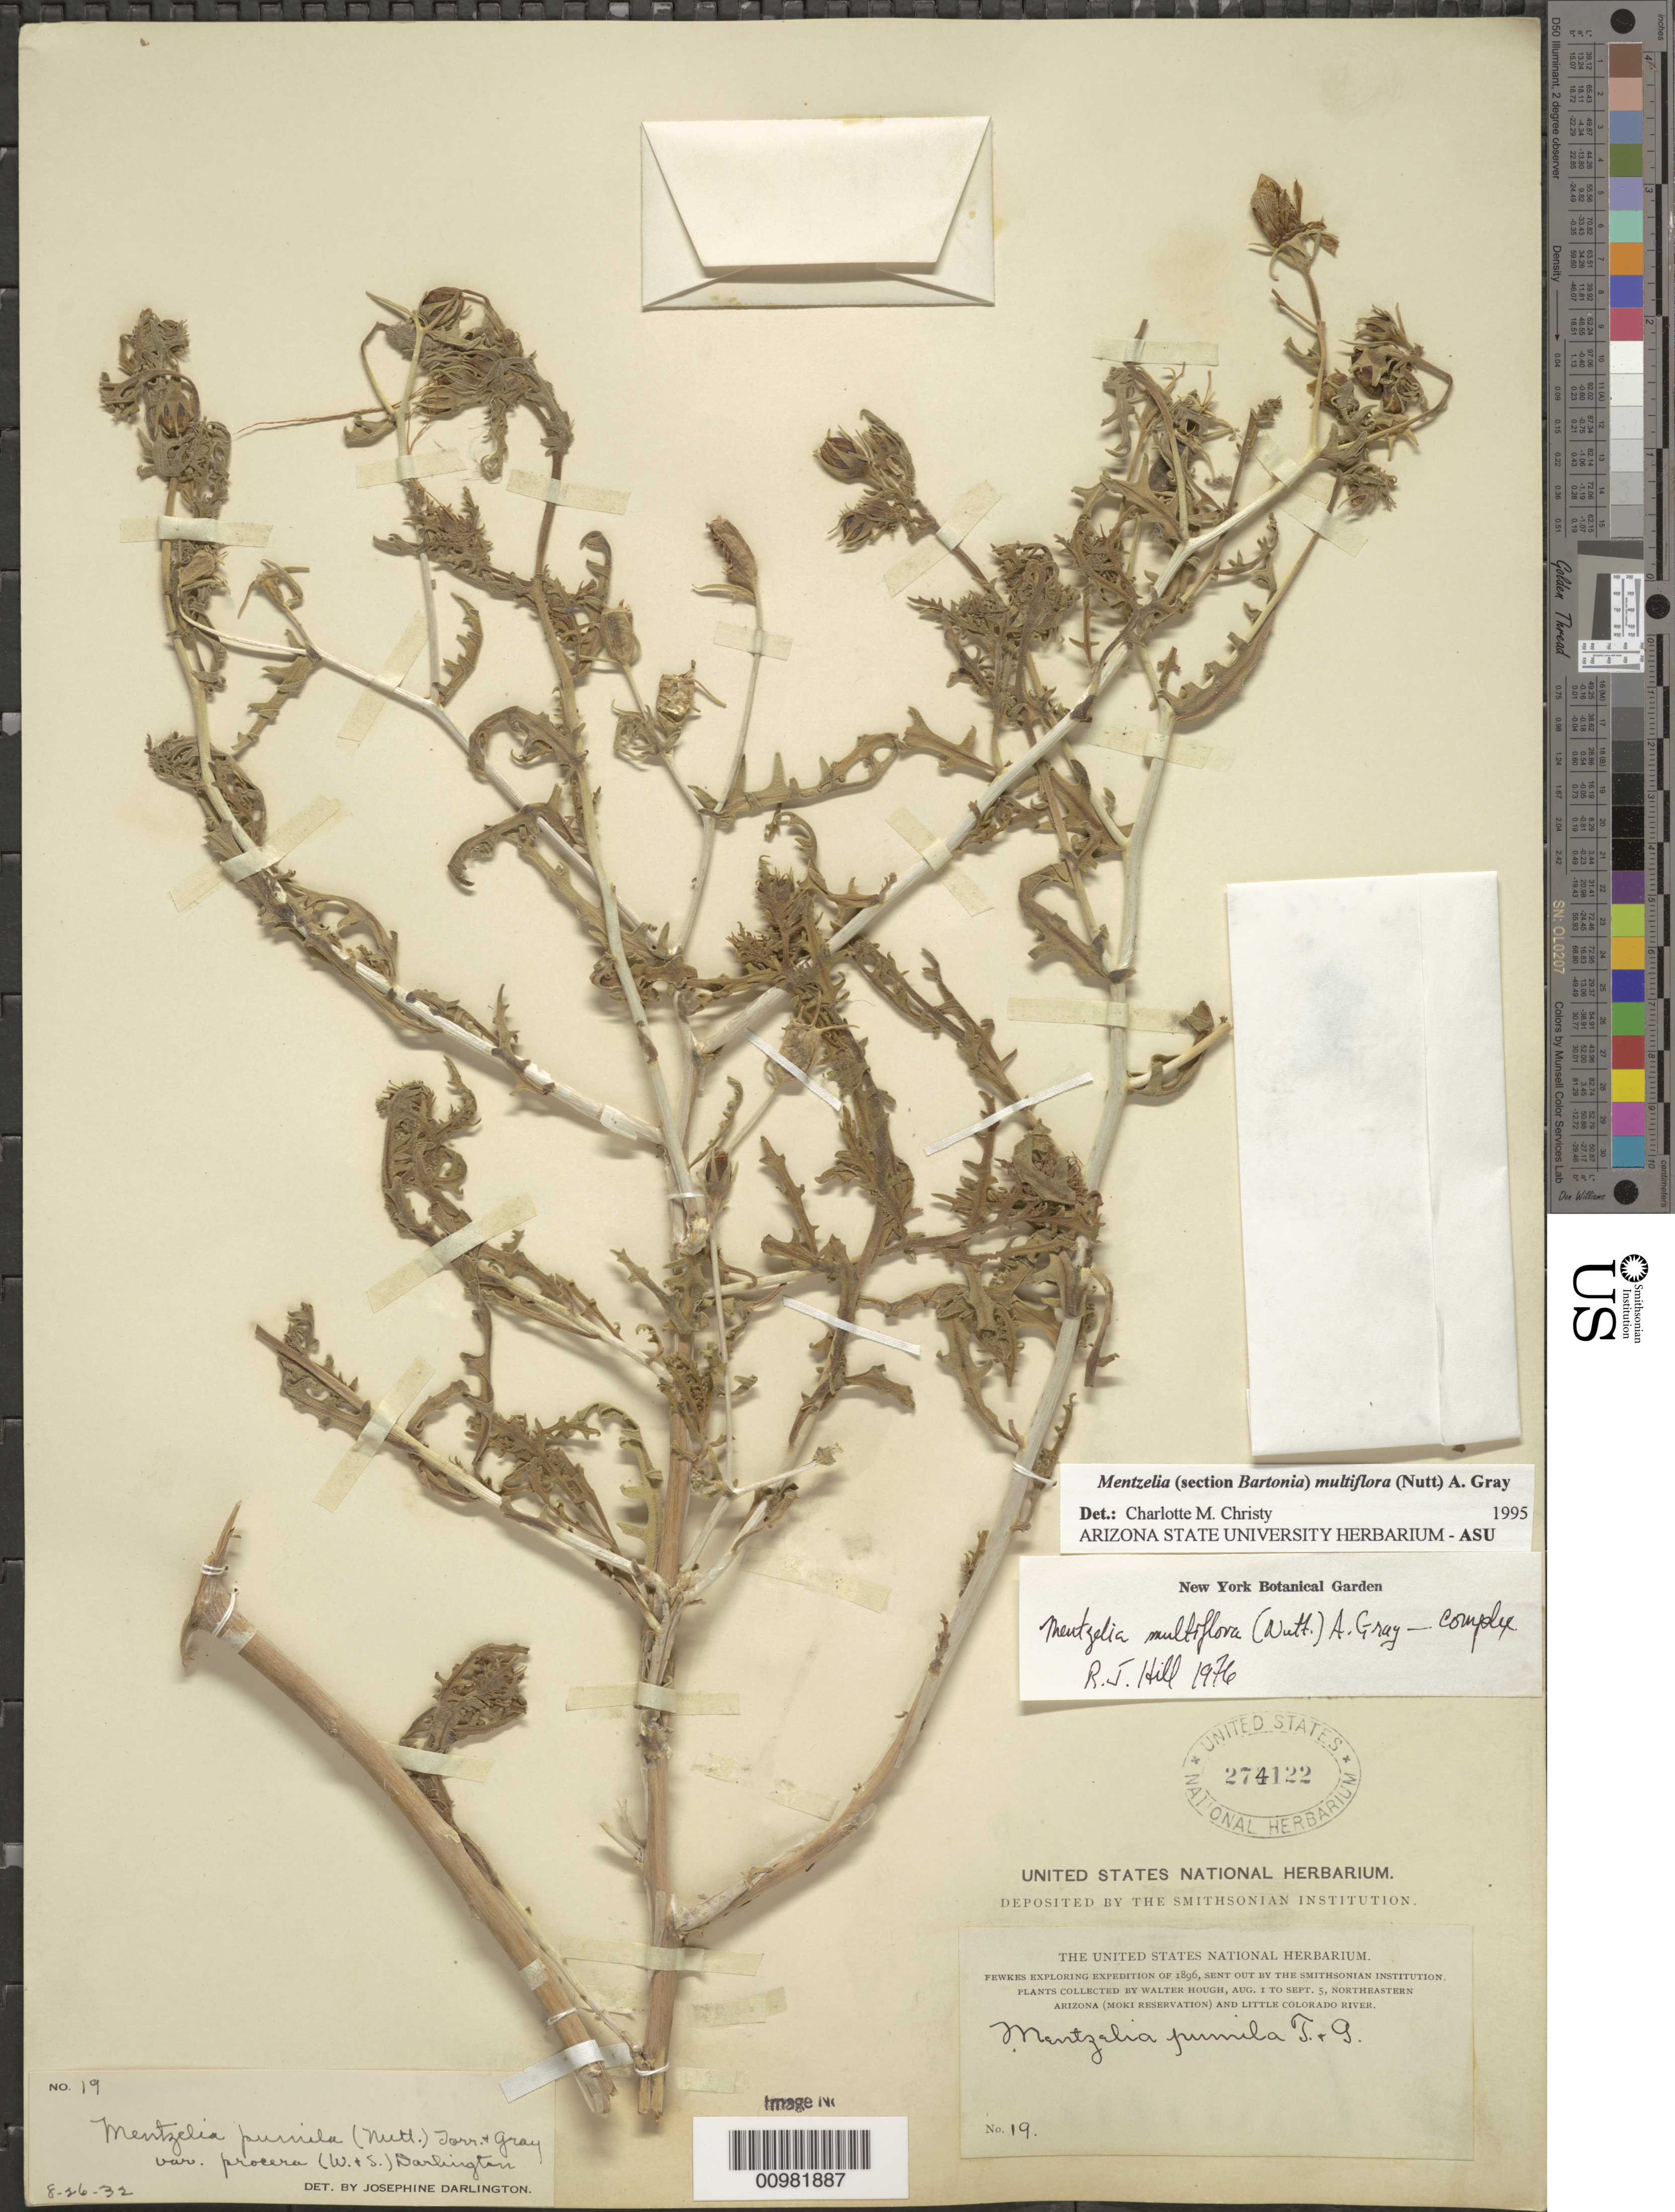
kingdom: Plantae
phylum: Tracheophyta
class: Magnoliopsida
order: Cornales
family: Loasaceae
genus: Mentzelia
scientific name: Mentzelia multiflora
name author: (Nutt.) A. Gray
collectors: W. Hough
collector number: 19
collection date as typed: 01 Aug 1896 to 05 Sep 1896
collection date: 1896-08-01/1896-09-05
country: United States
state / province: Arizona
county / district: Apache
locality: Northeastern AZ (Moki Reservation) and Little Colorado River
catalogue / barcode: US 274122